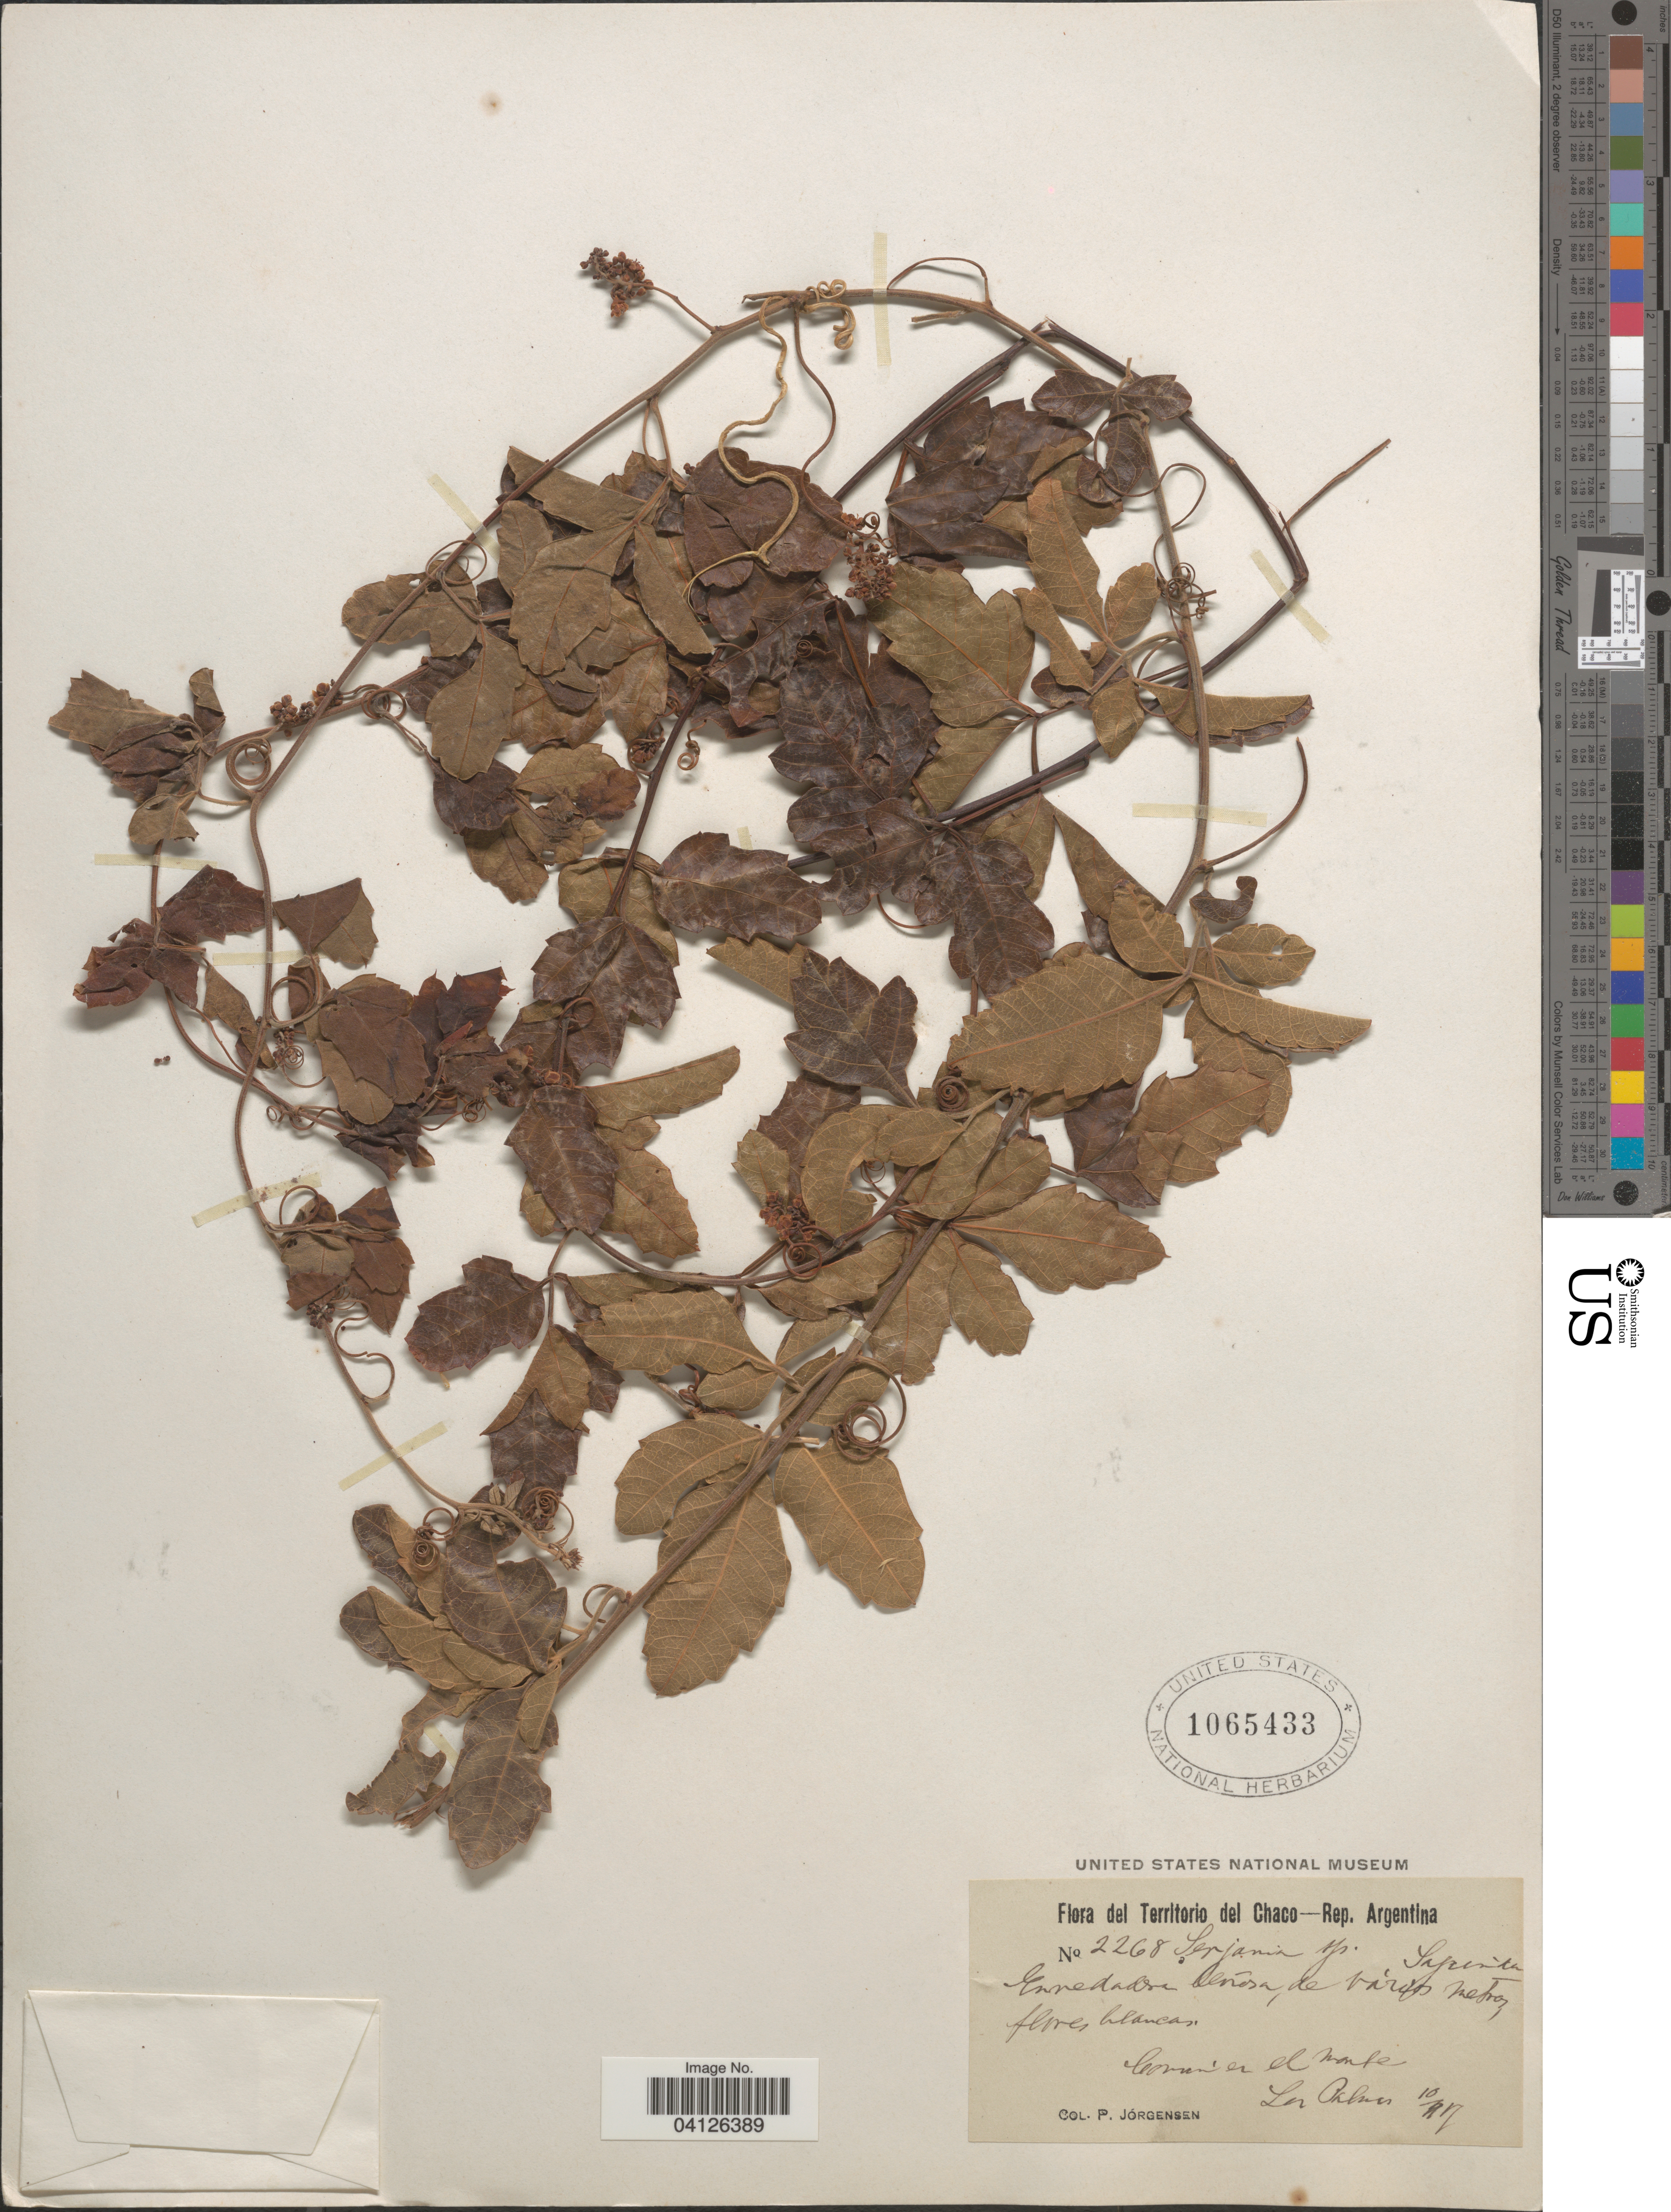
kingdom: Plantae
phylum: Tracheophyta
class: Magnoliopsida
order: Sapindales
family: Sapindaceae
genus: Serjania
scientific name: Serjania incana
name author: Radlk.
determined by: Acevedo-Rodriguez, P., (US), Smithsonian Institution - National Museum of Natural History (UNITED STATES)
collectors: P. Jörgensen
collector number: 2268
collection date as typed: Transcribed d/m/y: /10/97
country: Argentina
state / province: Chaco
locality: Rep. Argentina. Las Palmas.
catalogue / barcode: US 1065433